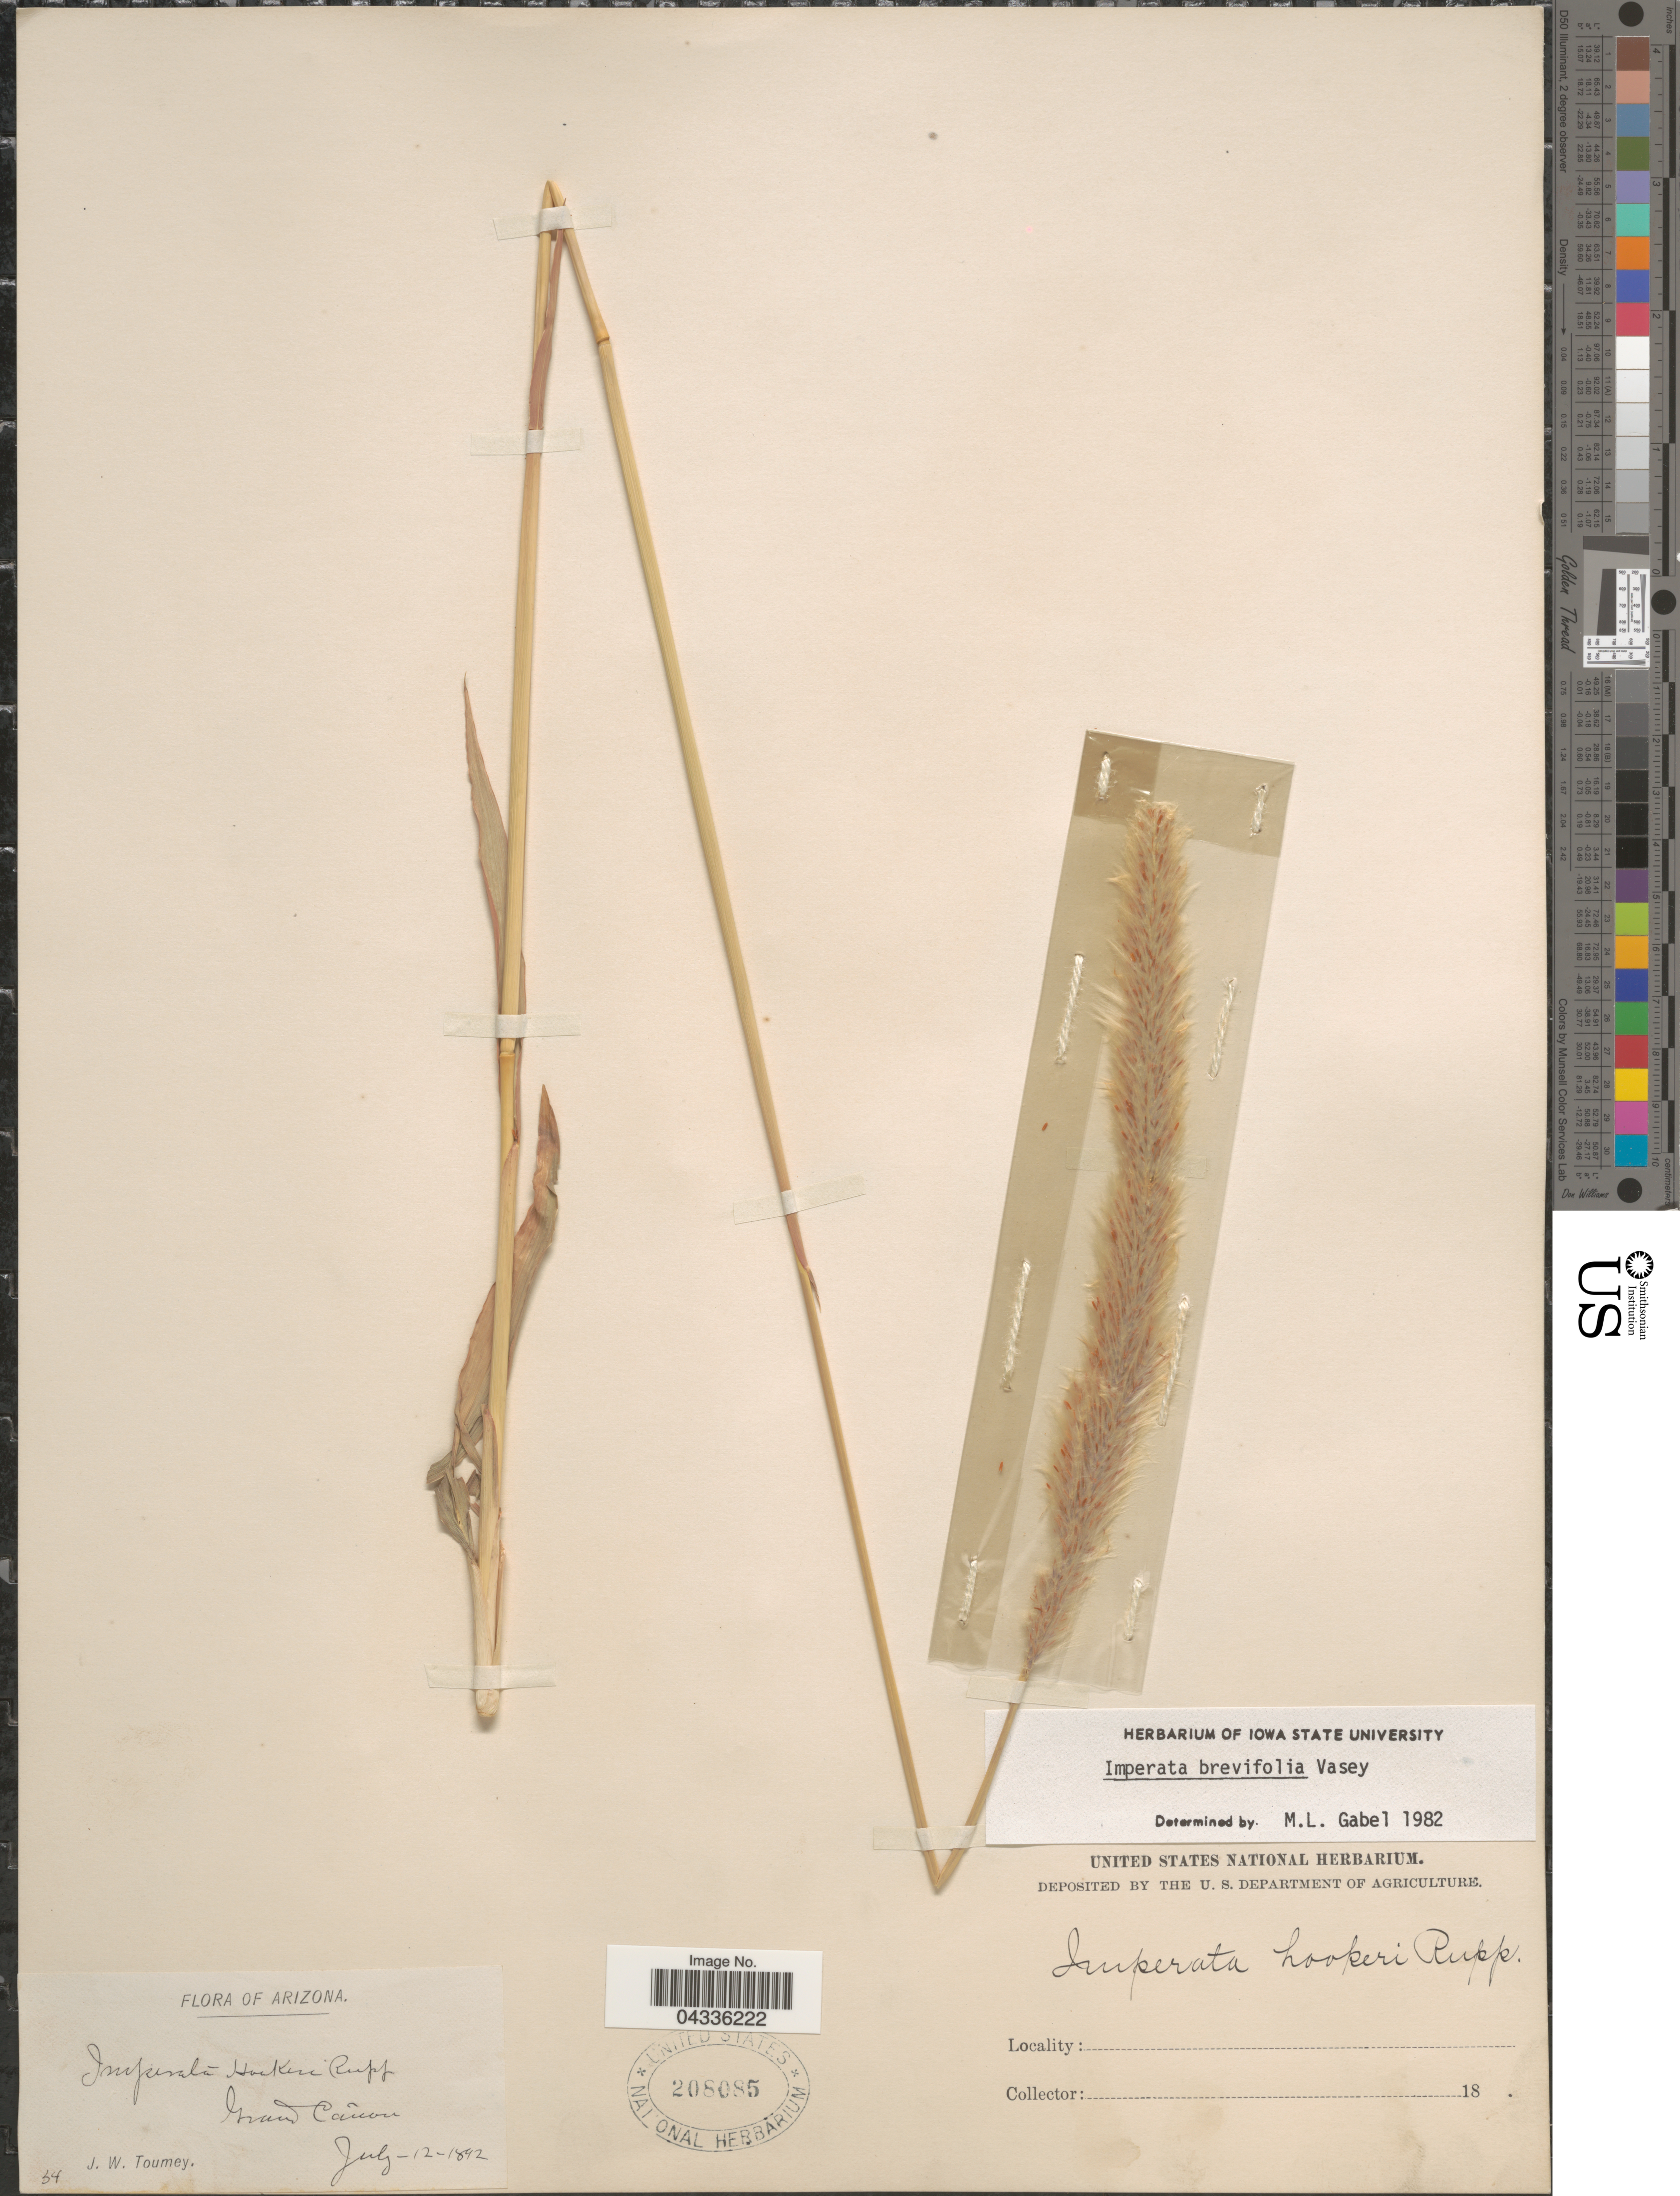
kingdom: Plantae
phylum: Tracheophyta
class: Liliopsida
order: Poales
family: Poaceae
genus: Imperata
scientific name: Imperata brevifolia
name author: Vasey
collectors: J. W. Toumey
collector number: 34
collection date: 1892-07-12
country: United States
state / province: Arizona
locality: Grand Cañon.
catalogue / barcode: US 208085